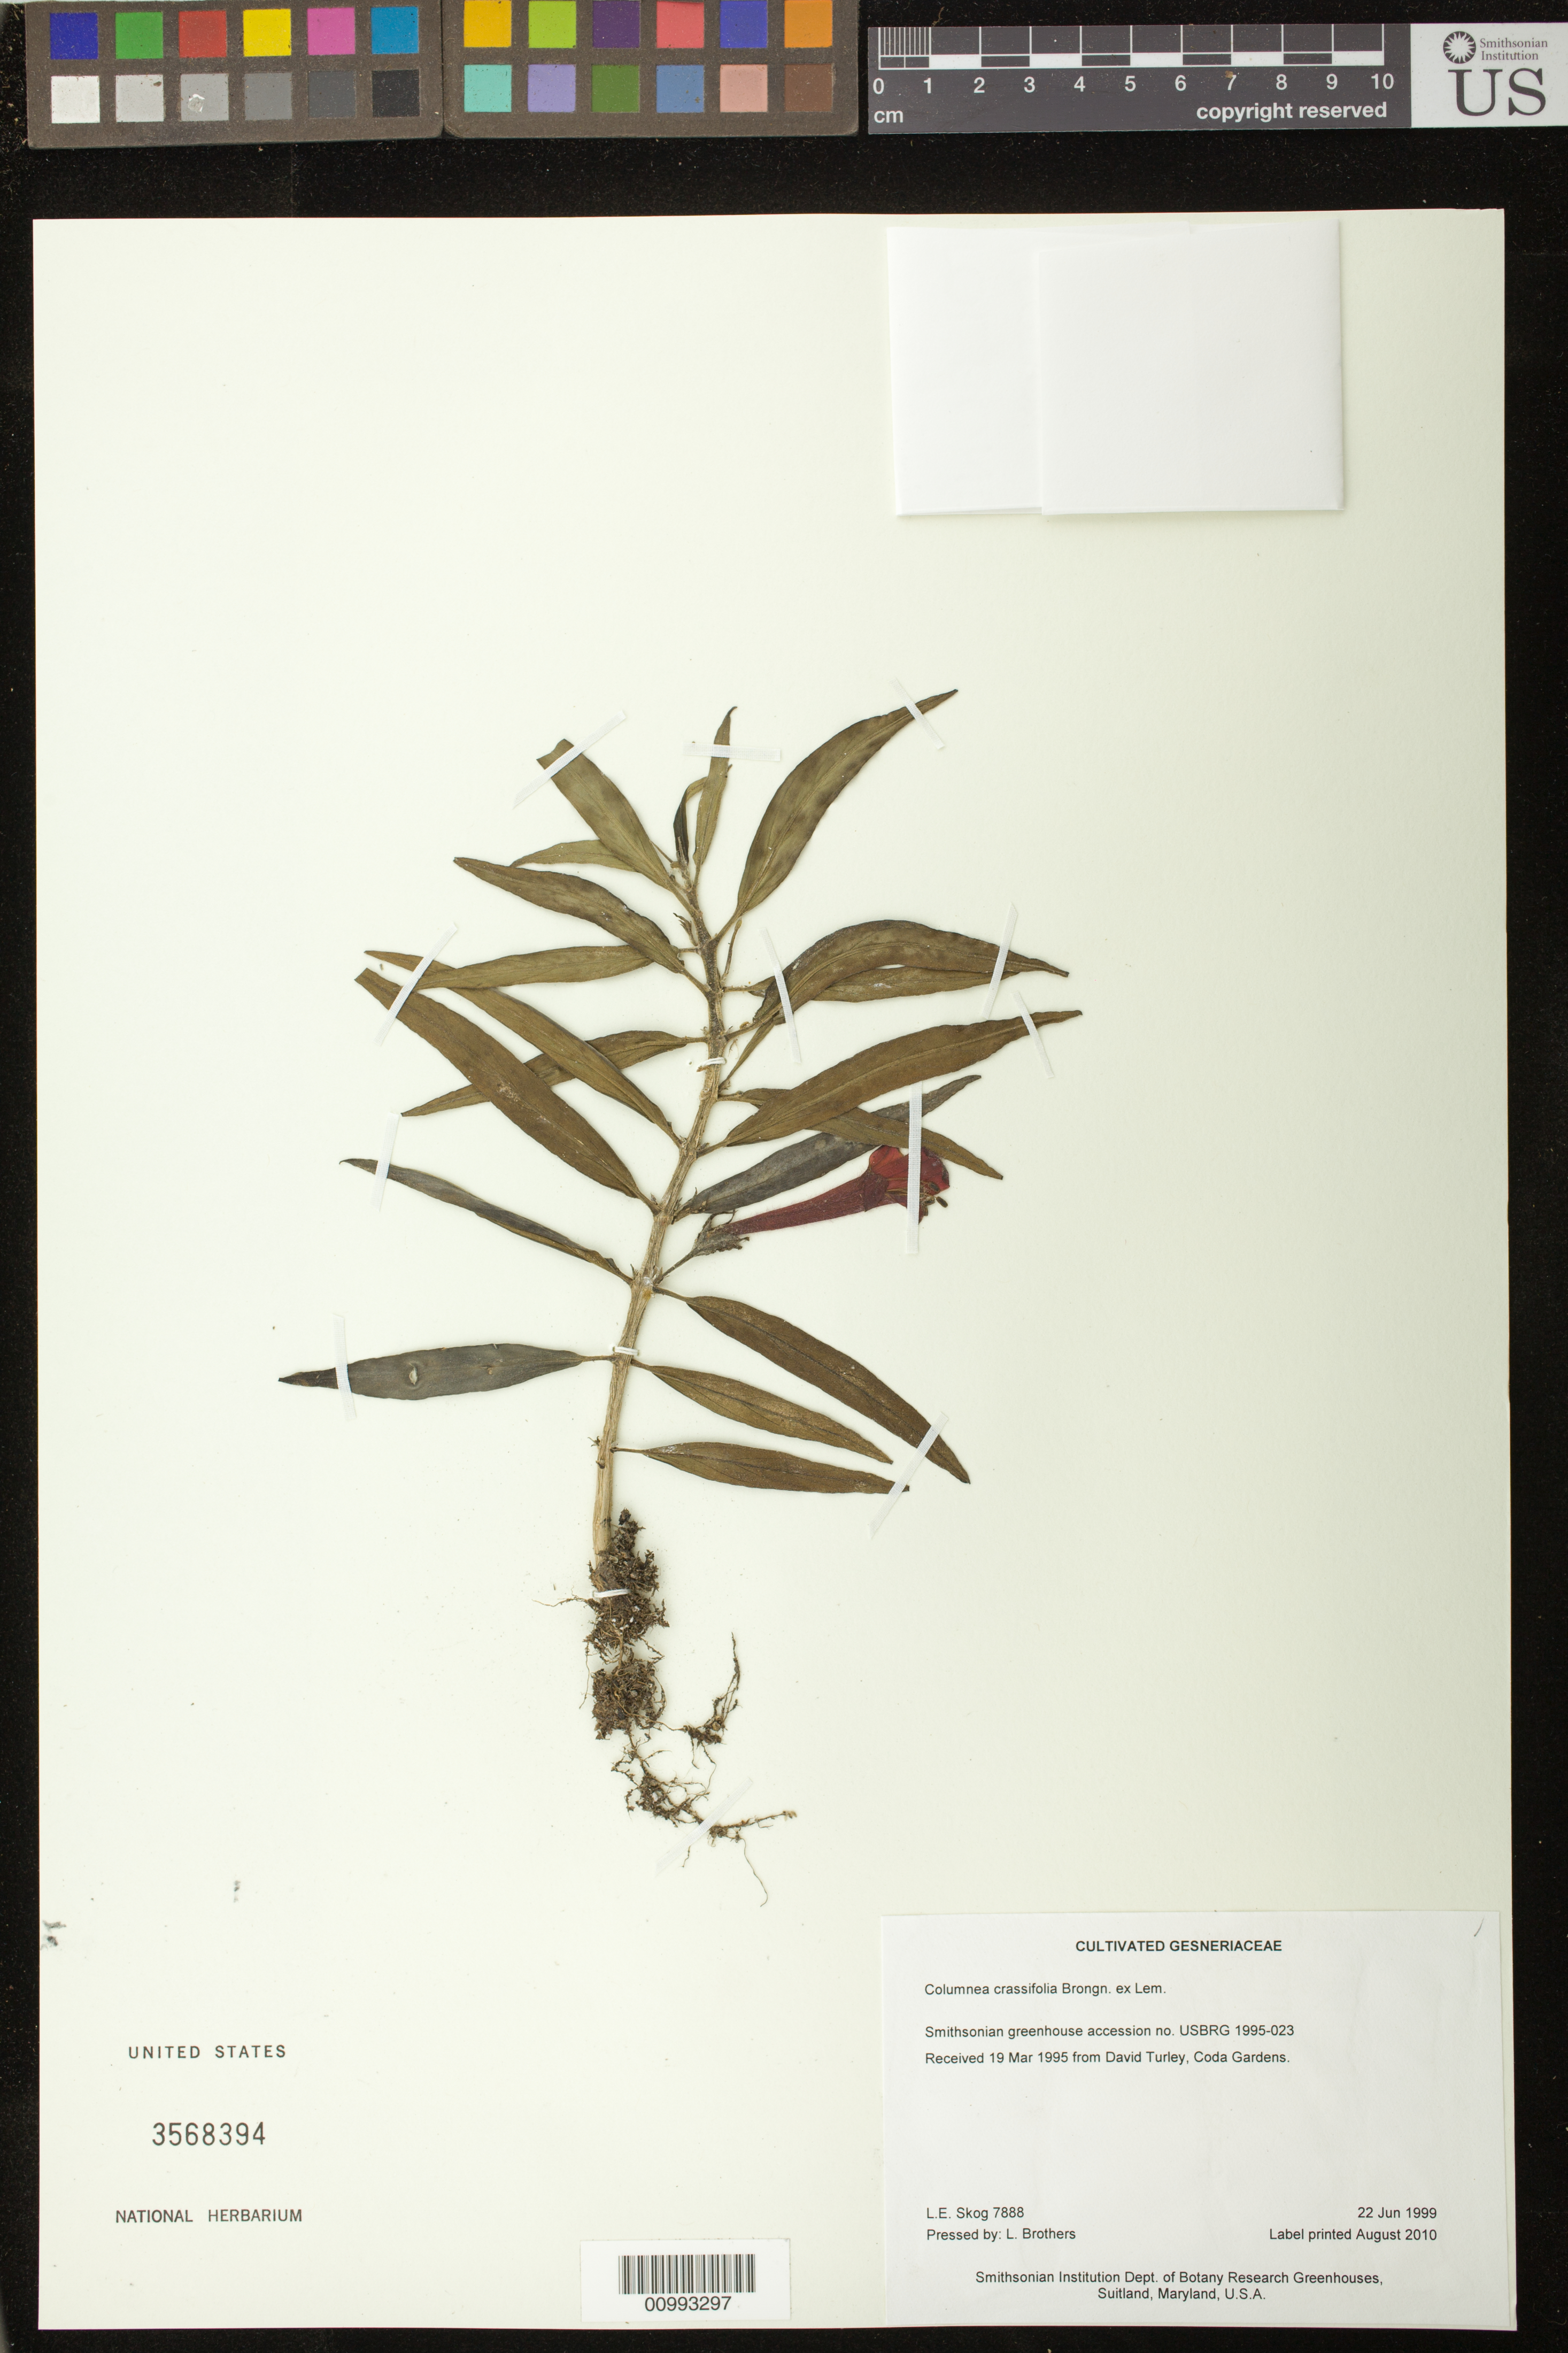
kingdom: Plantae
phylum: Tracheophyta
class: Magnoliopsida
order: Lamiales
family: Gesneriaceae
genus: Columnea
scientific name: Columnea crassifolia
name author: Brongn.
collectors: L. E. Skog & L. Brothers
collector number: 7888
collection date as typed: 22 Jun 1999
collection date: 1999-06-22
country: United States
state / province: Maryland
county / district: Prince George's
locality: Smithsonian Institution Dept. of Botany Research Greenhouses, Suitland, Maryland, U.S.A.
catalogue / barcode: US 3568394